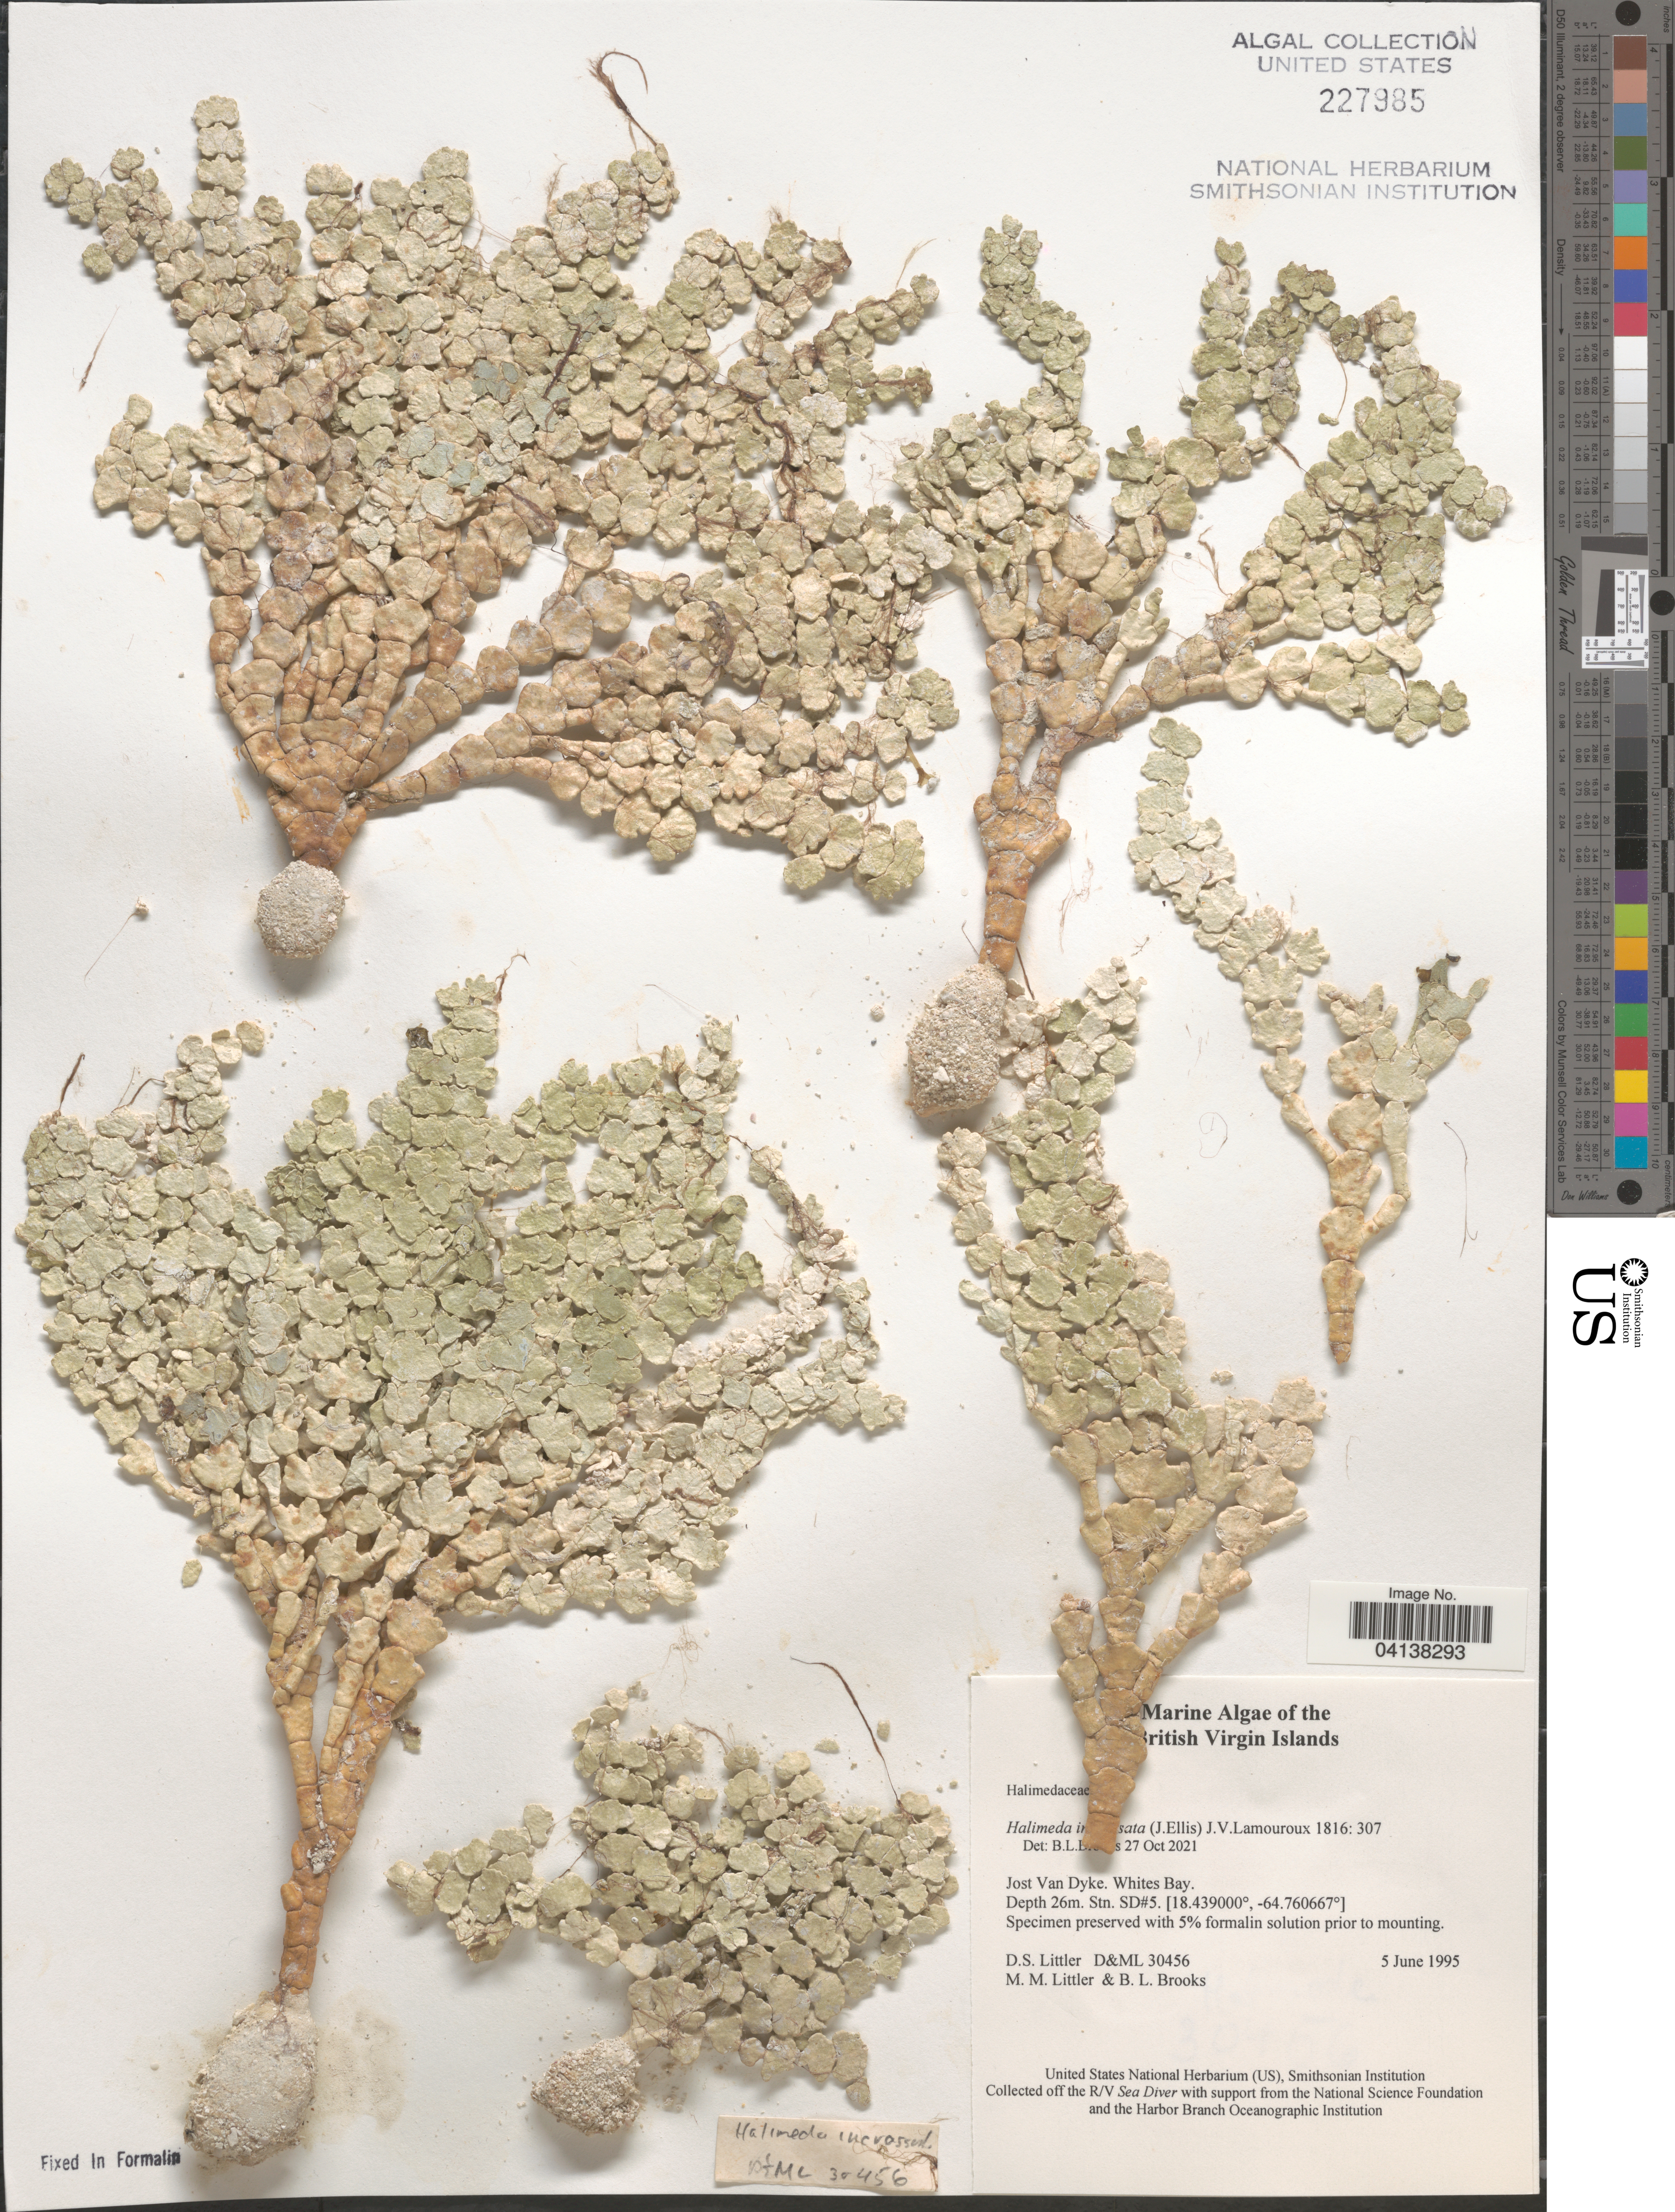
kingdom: Plantae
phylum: Chlorophyta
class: Ulvophyceae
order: Bryopsidales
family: Halimedaceae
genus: Halimeda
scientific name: Halimeda incrassata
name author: (J. Ellis) J.V.Lamouroux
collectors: D. S. Littler & B. Brooks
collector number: D&ML 30456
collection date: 1995-06-05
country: British Virgin Islands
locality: Jost Van Dyke. Whites Bay. Stn. SD#5.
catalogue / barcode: US 227985